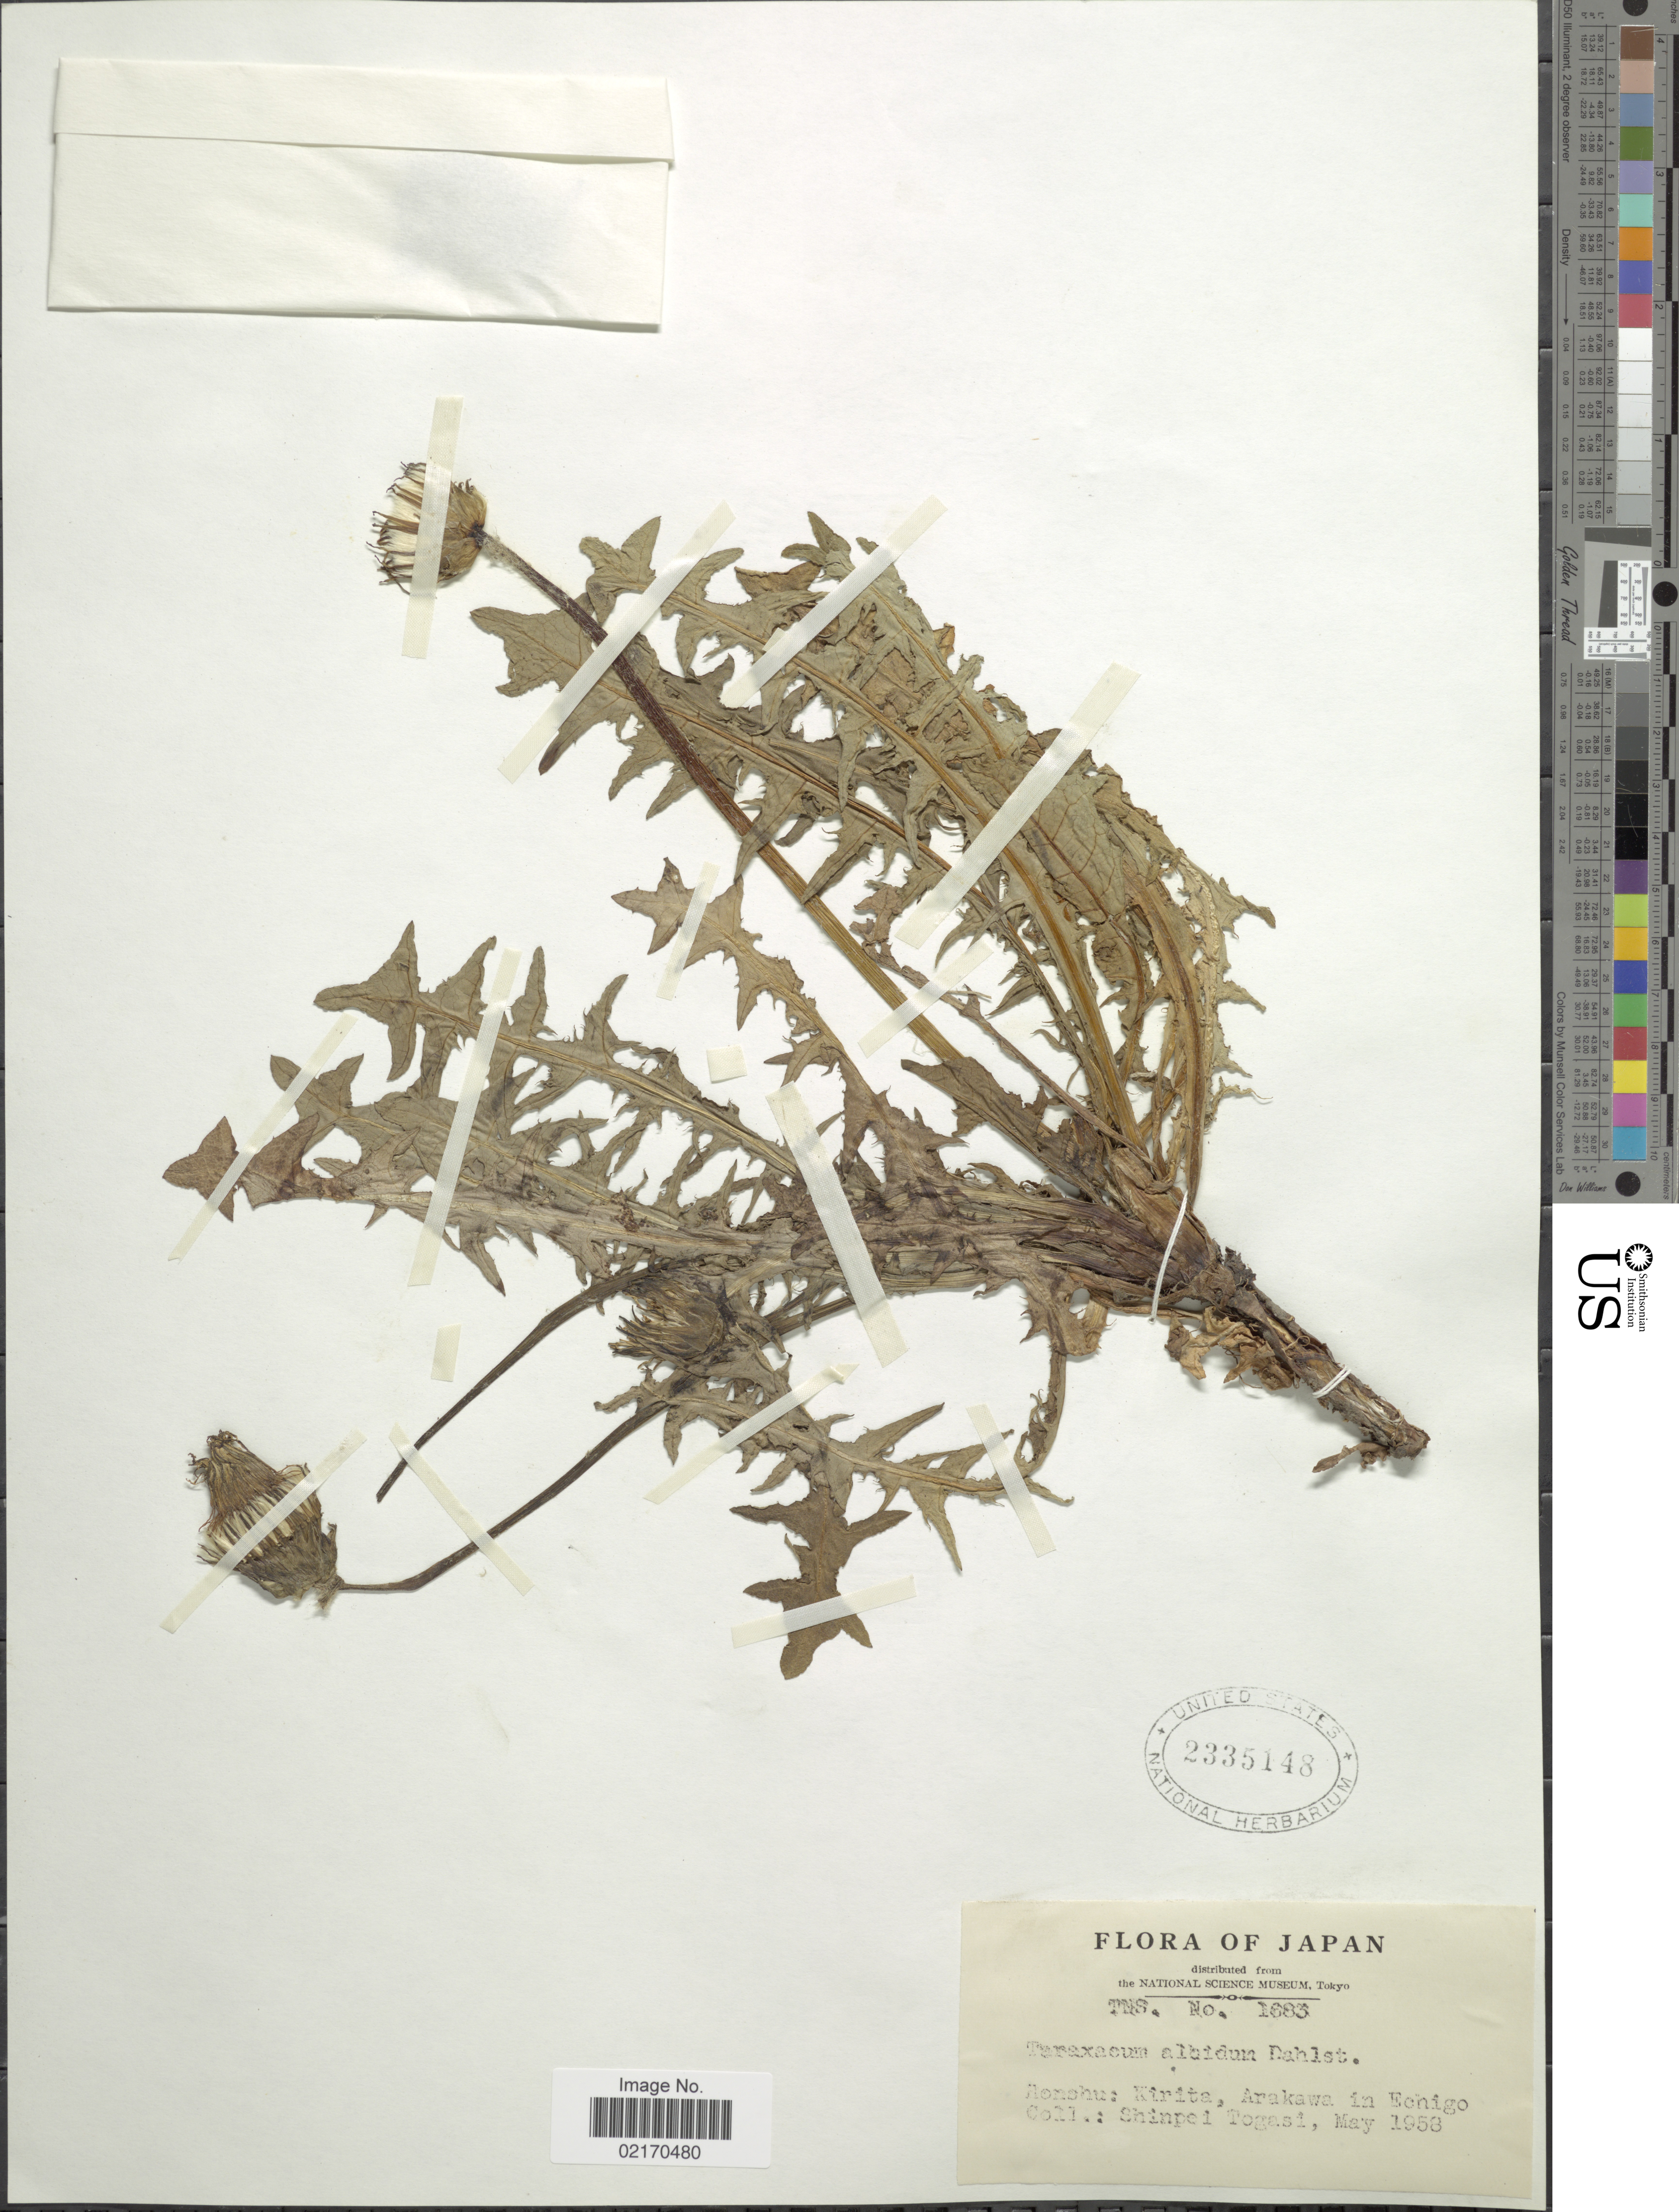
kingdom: Plantae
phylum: Tracheophyta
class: Magnoliopsida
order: Asterales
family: Asteraceae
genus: Taraxacum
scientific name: Taraxacum albidum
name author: Dahlst.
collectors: S. Togasi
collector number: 1683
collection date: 1958-05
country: Japan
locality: Honshu: Kitira, Arawaka in Echigo.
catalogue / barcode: US 2335148